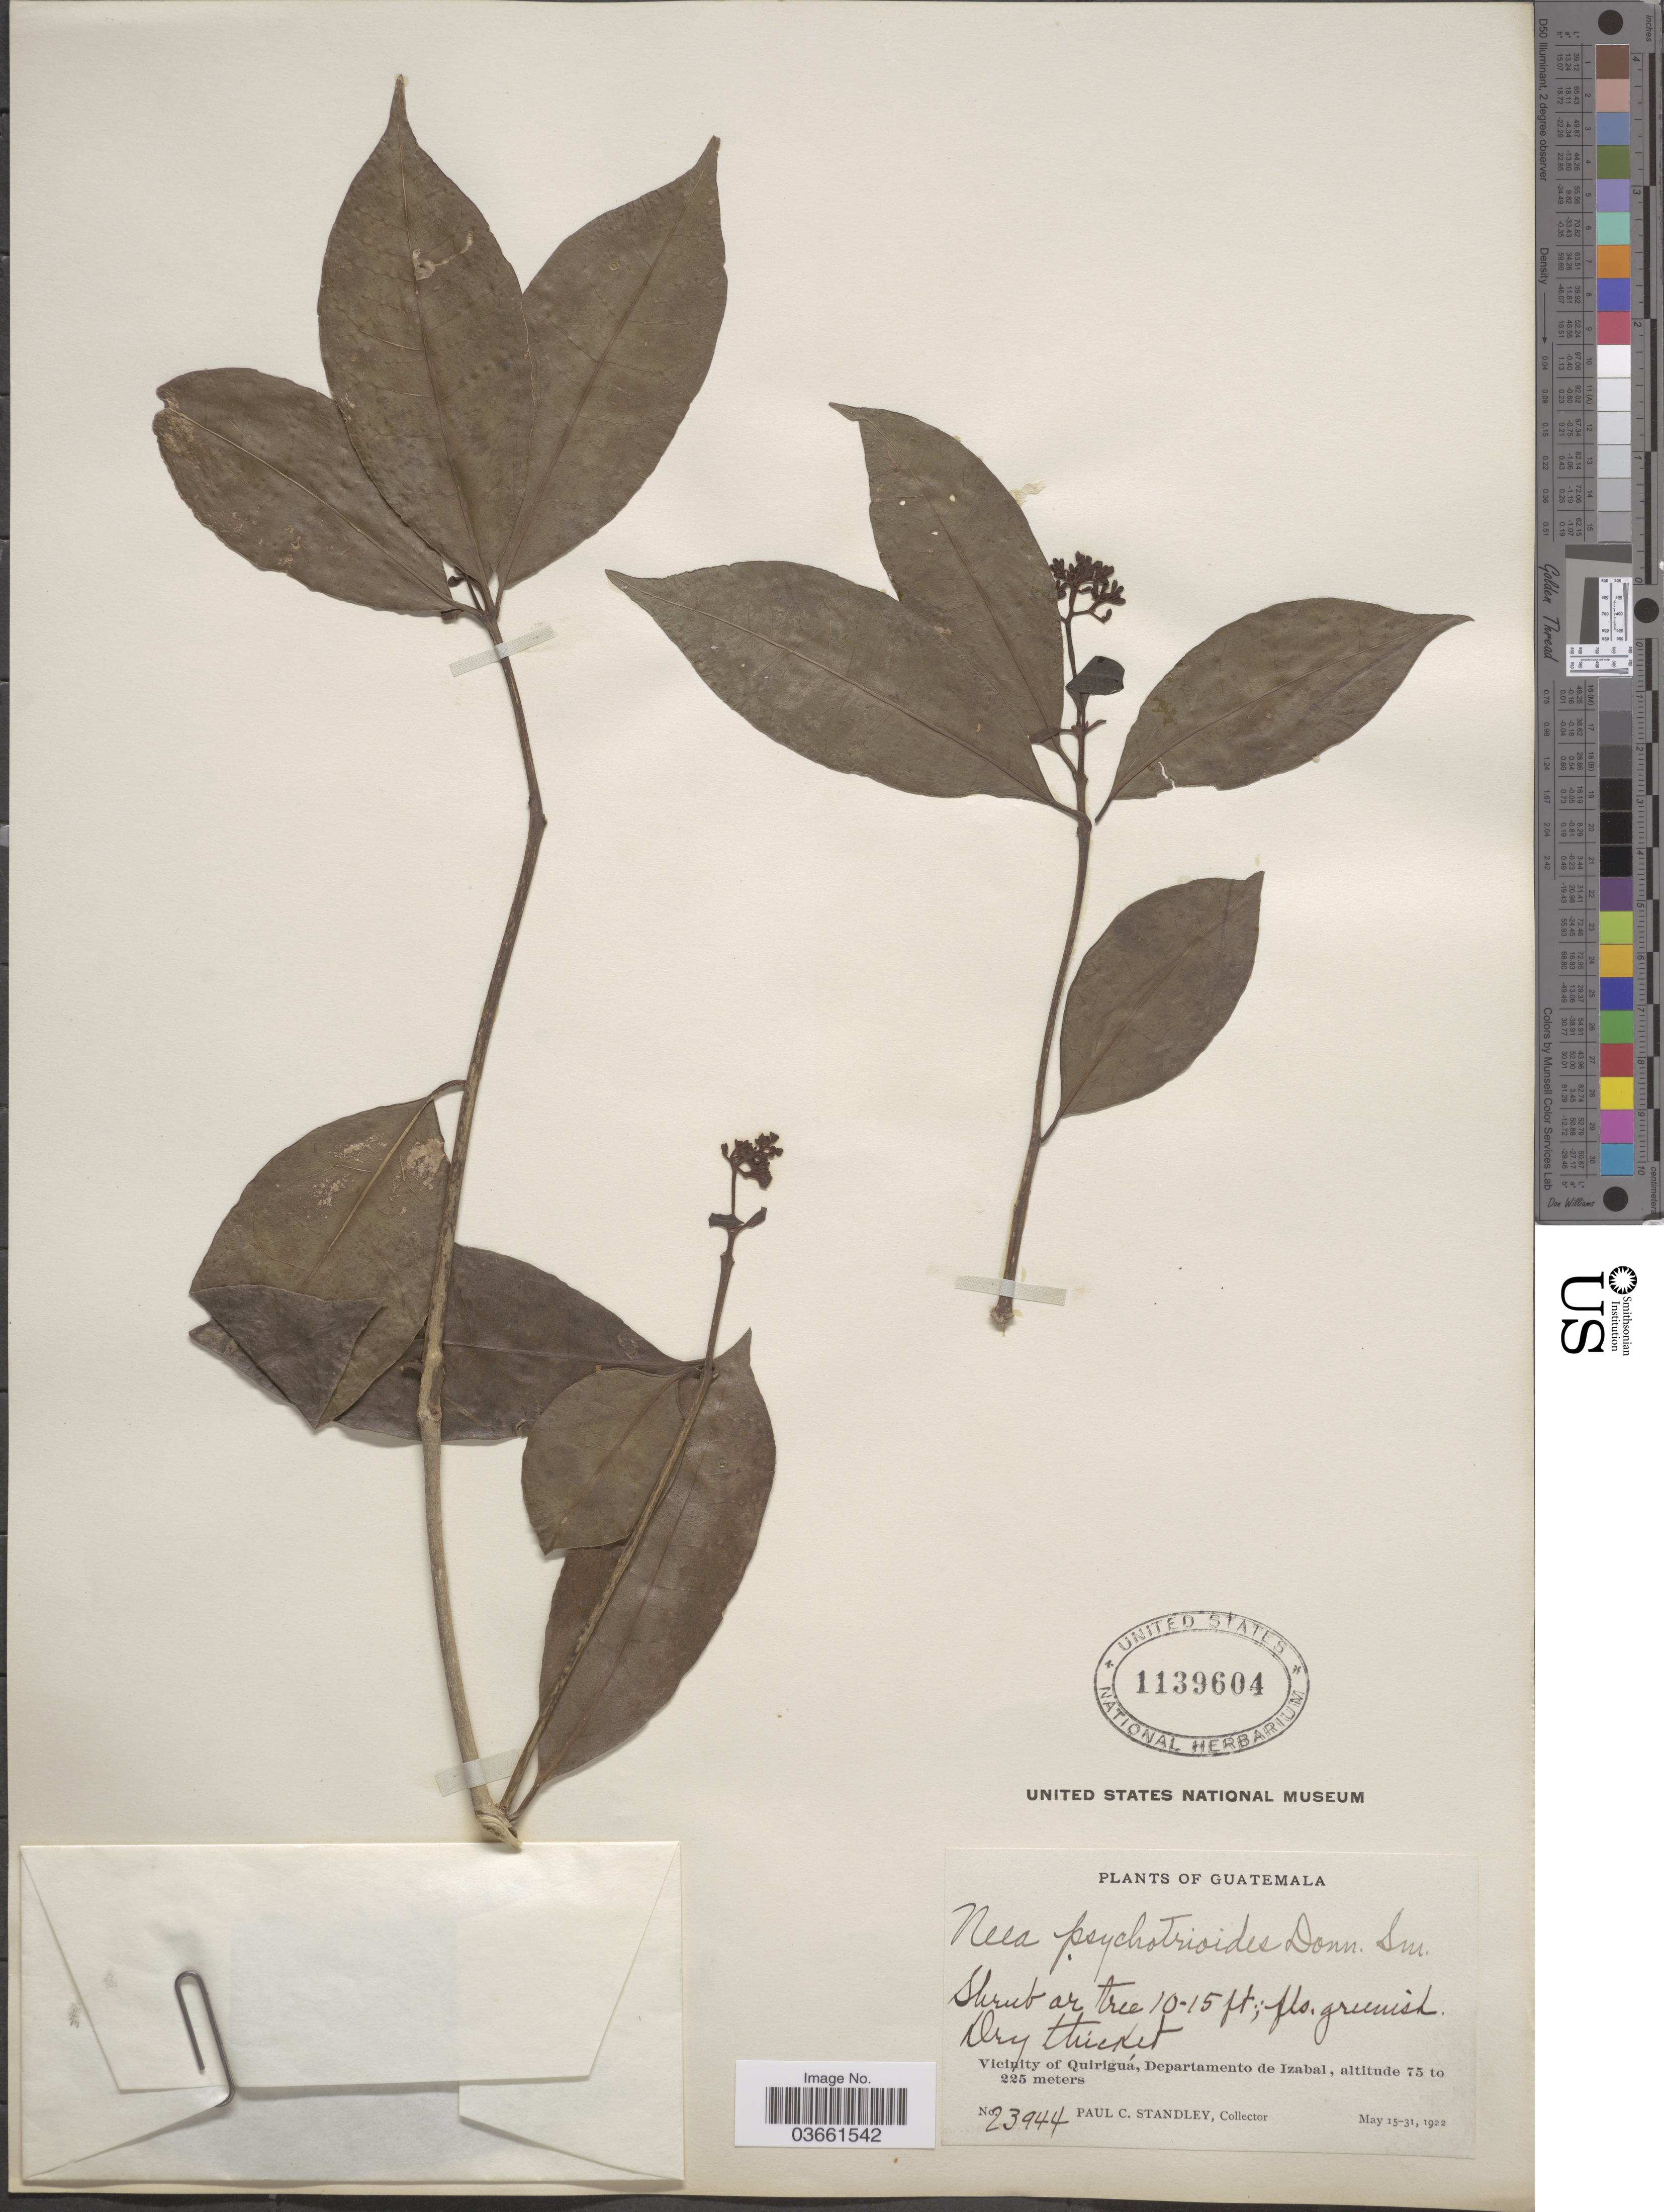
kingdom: Plantae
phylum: Tracheophyta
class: Magnoliopsida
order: Caryophyllales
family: Nyctaginaceae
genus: Neea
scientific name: Neea psychotrioides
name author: Donn. Sm.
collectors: P. C. Standley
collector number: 23944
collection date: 1922-05-15/1922-05-31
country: Guatemala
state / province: Izabal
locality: Vicinity of Quiriguá, Departamento de Izabal.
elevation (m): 75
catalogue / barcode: US 1139604